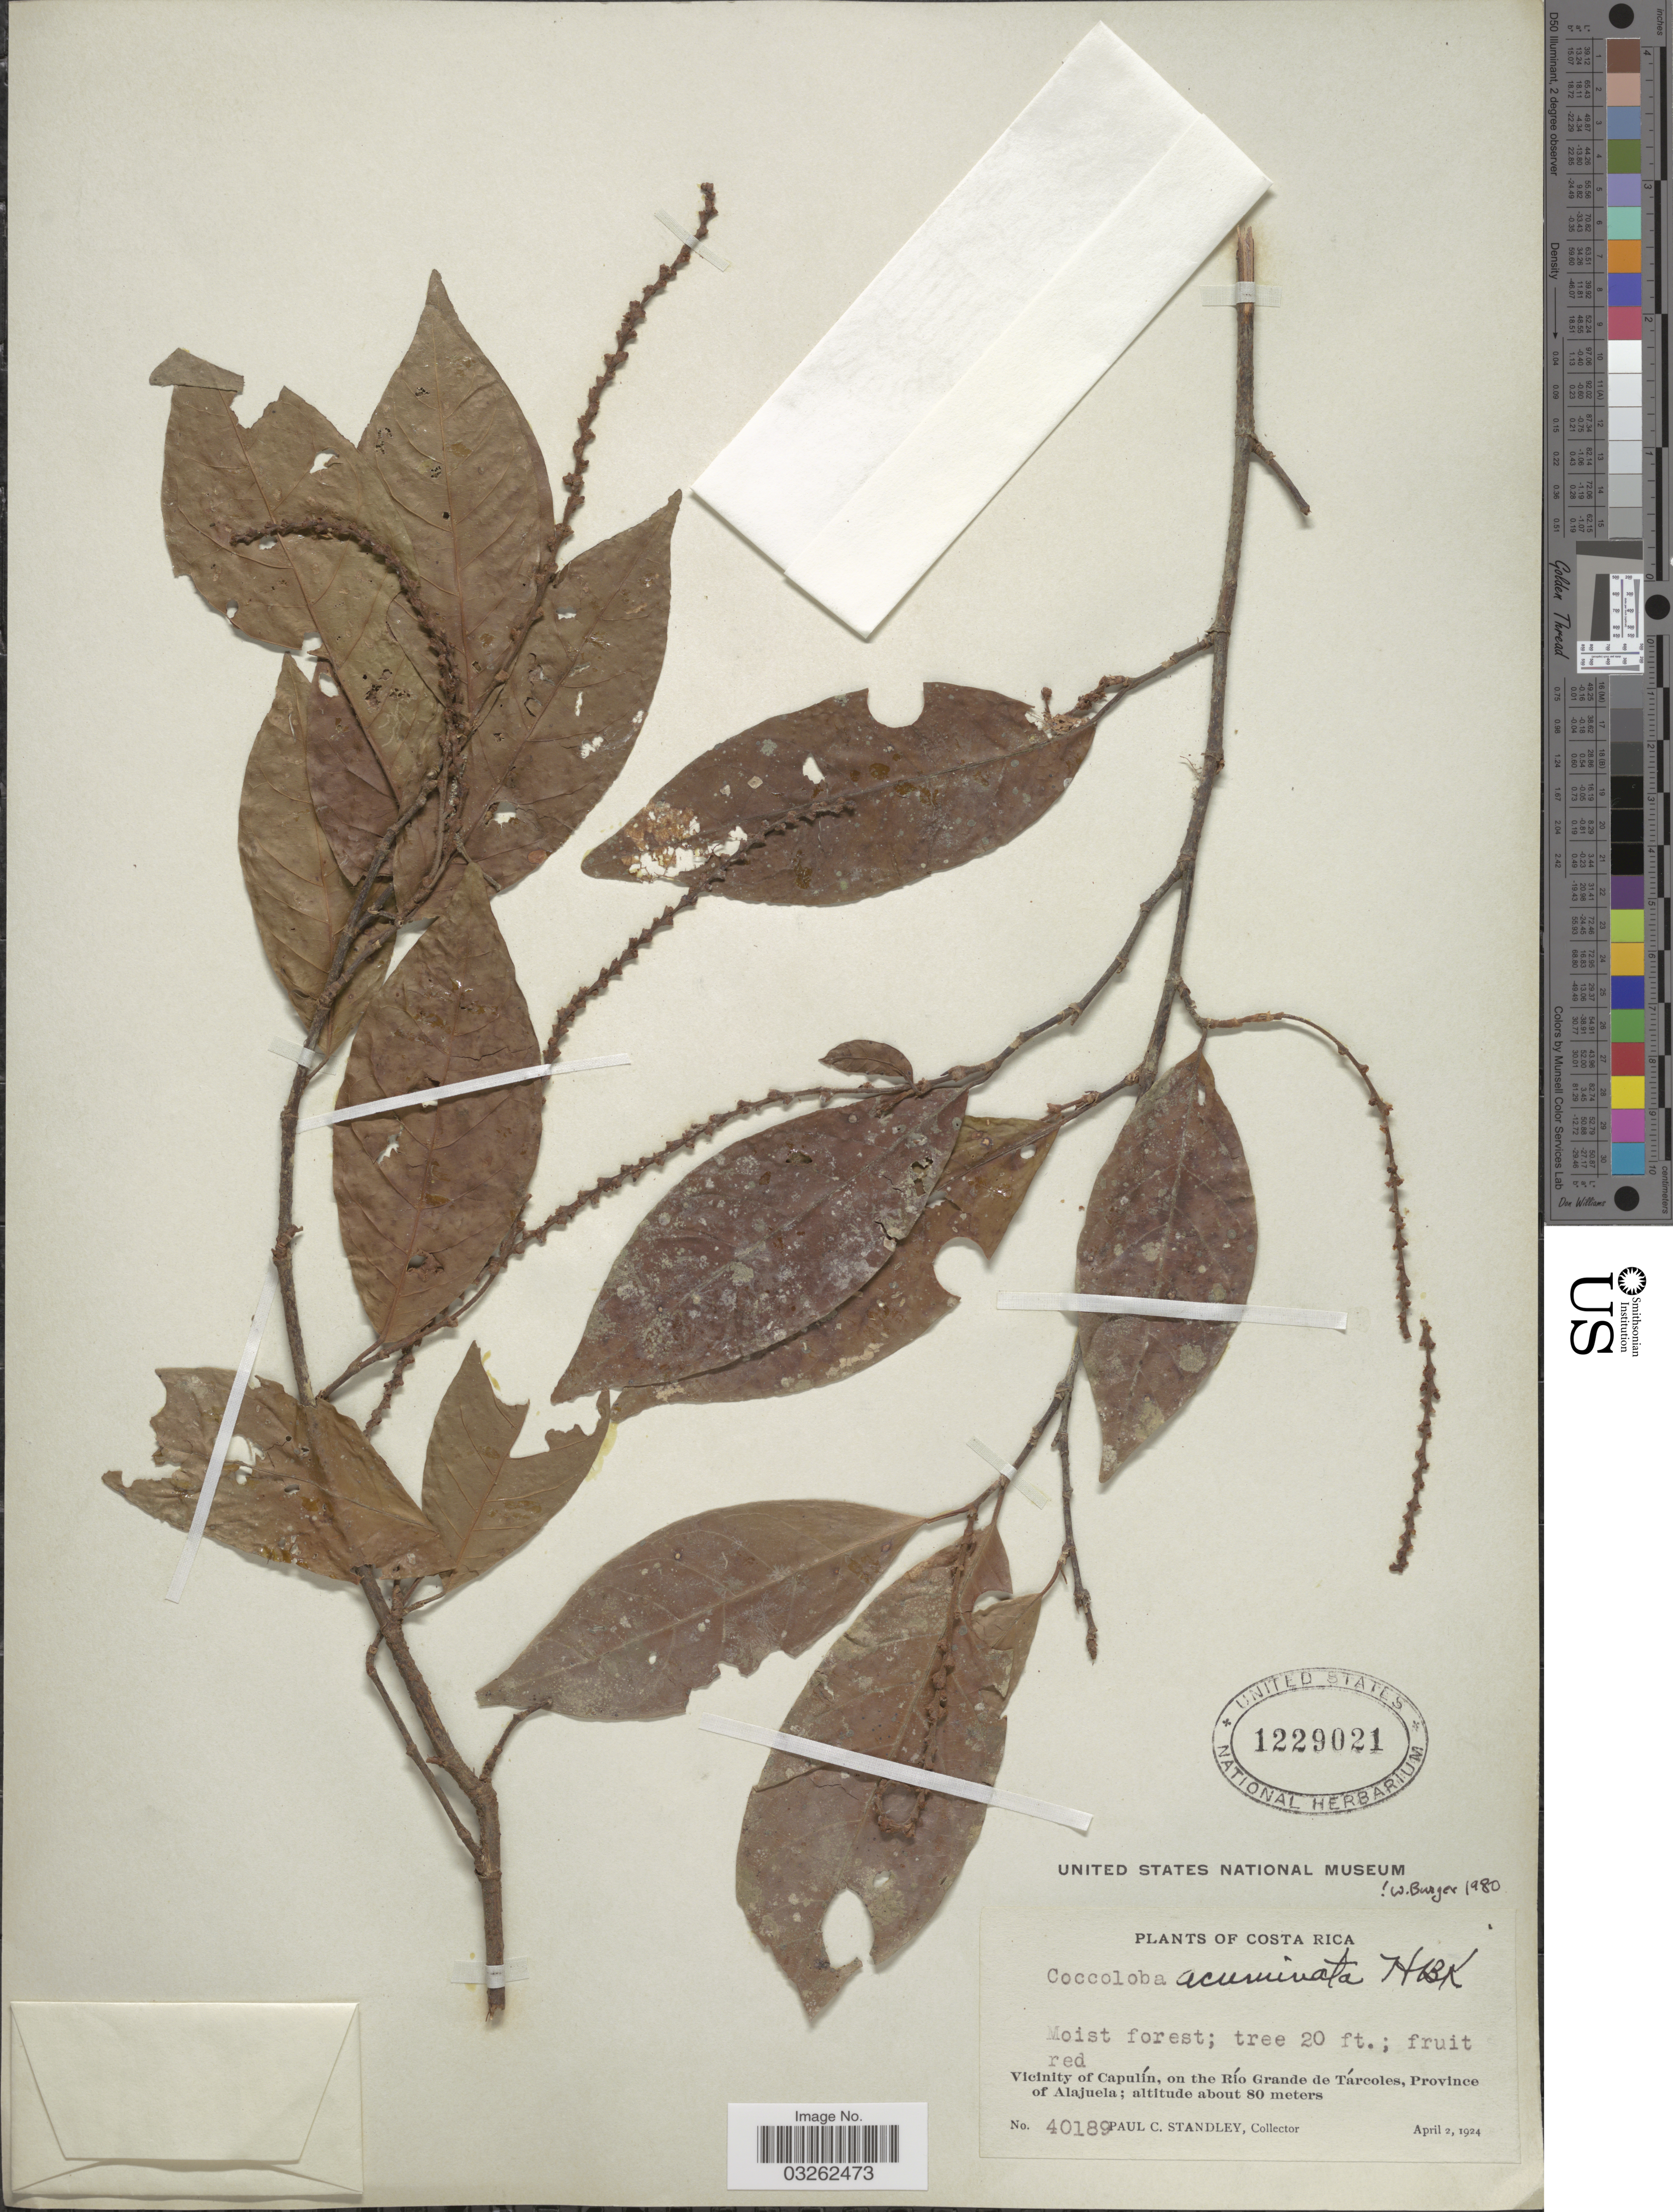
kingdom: Plantae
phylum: Tracheophyta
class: Magnoliopsida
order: Caryophyllales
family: Polygonaceae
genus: Coccoloba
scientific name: Coccoloba acuminata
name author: Kunth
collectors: P. C. Standley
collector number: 40189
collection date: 1924-04-02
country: Costa Rica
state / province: Alajuela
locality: Vicinity of Capulín, on the Río Grande de Tárcoles.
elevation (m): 80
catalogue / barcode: US 1229021